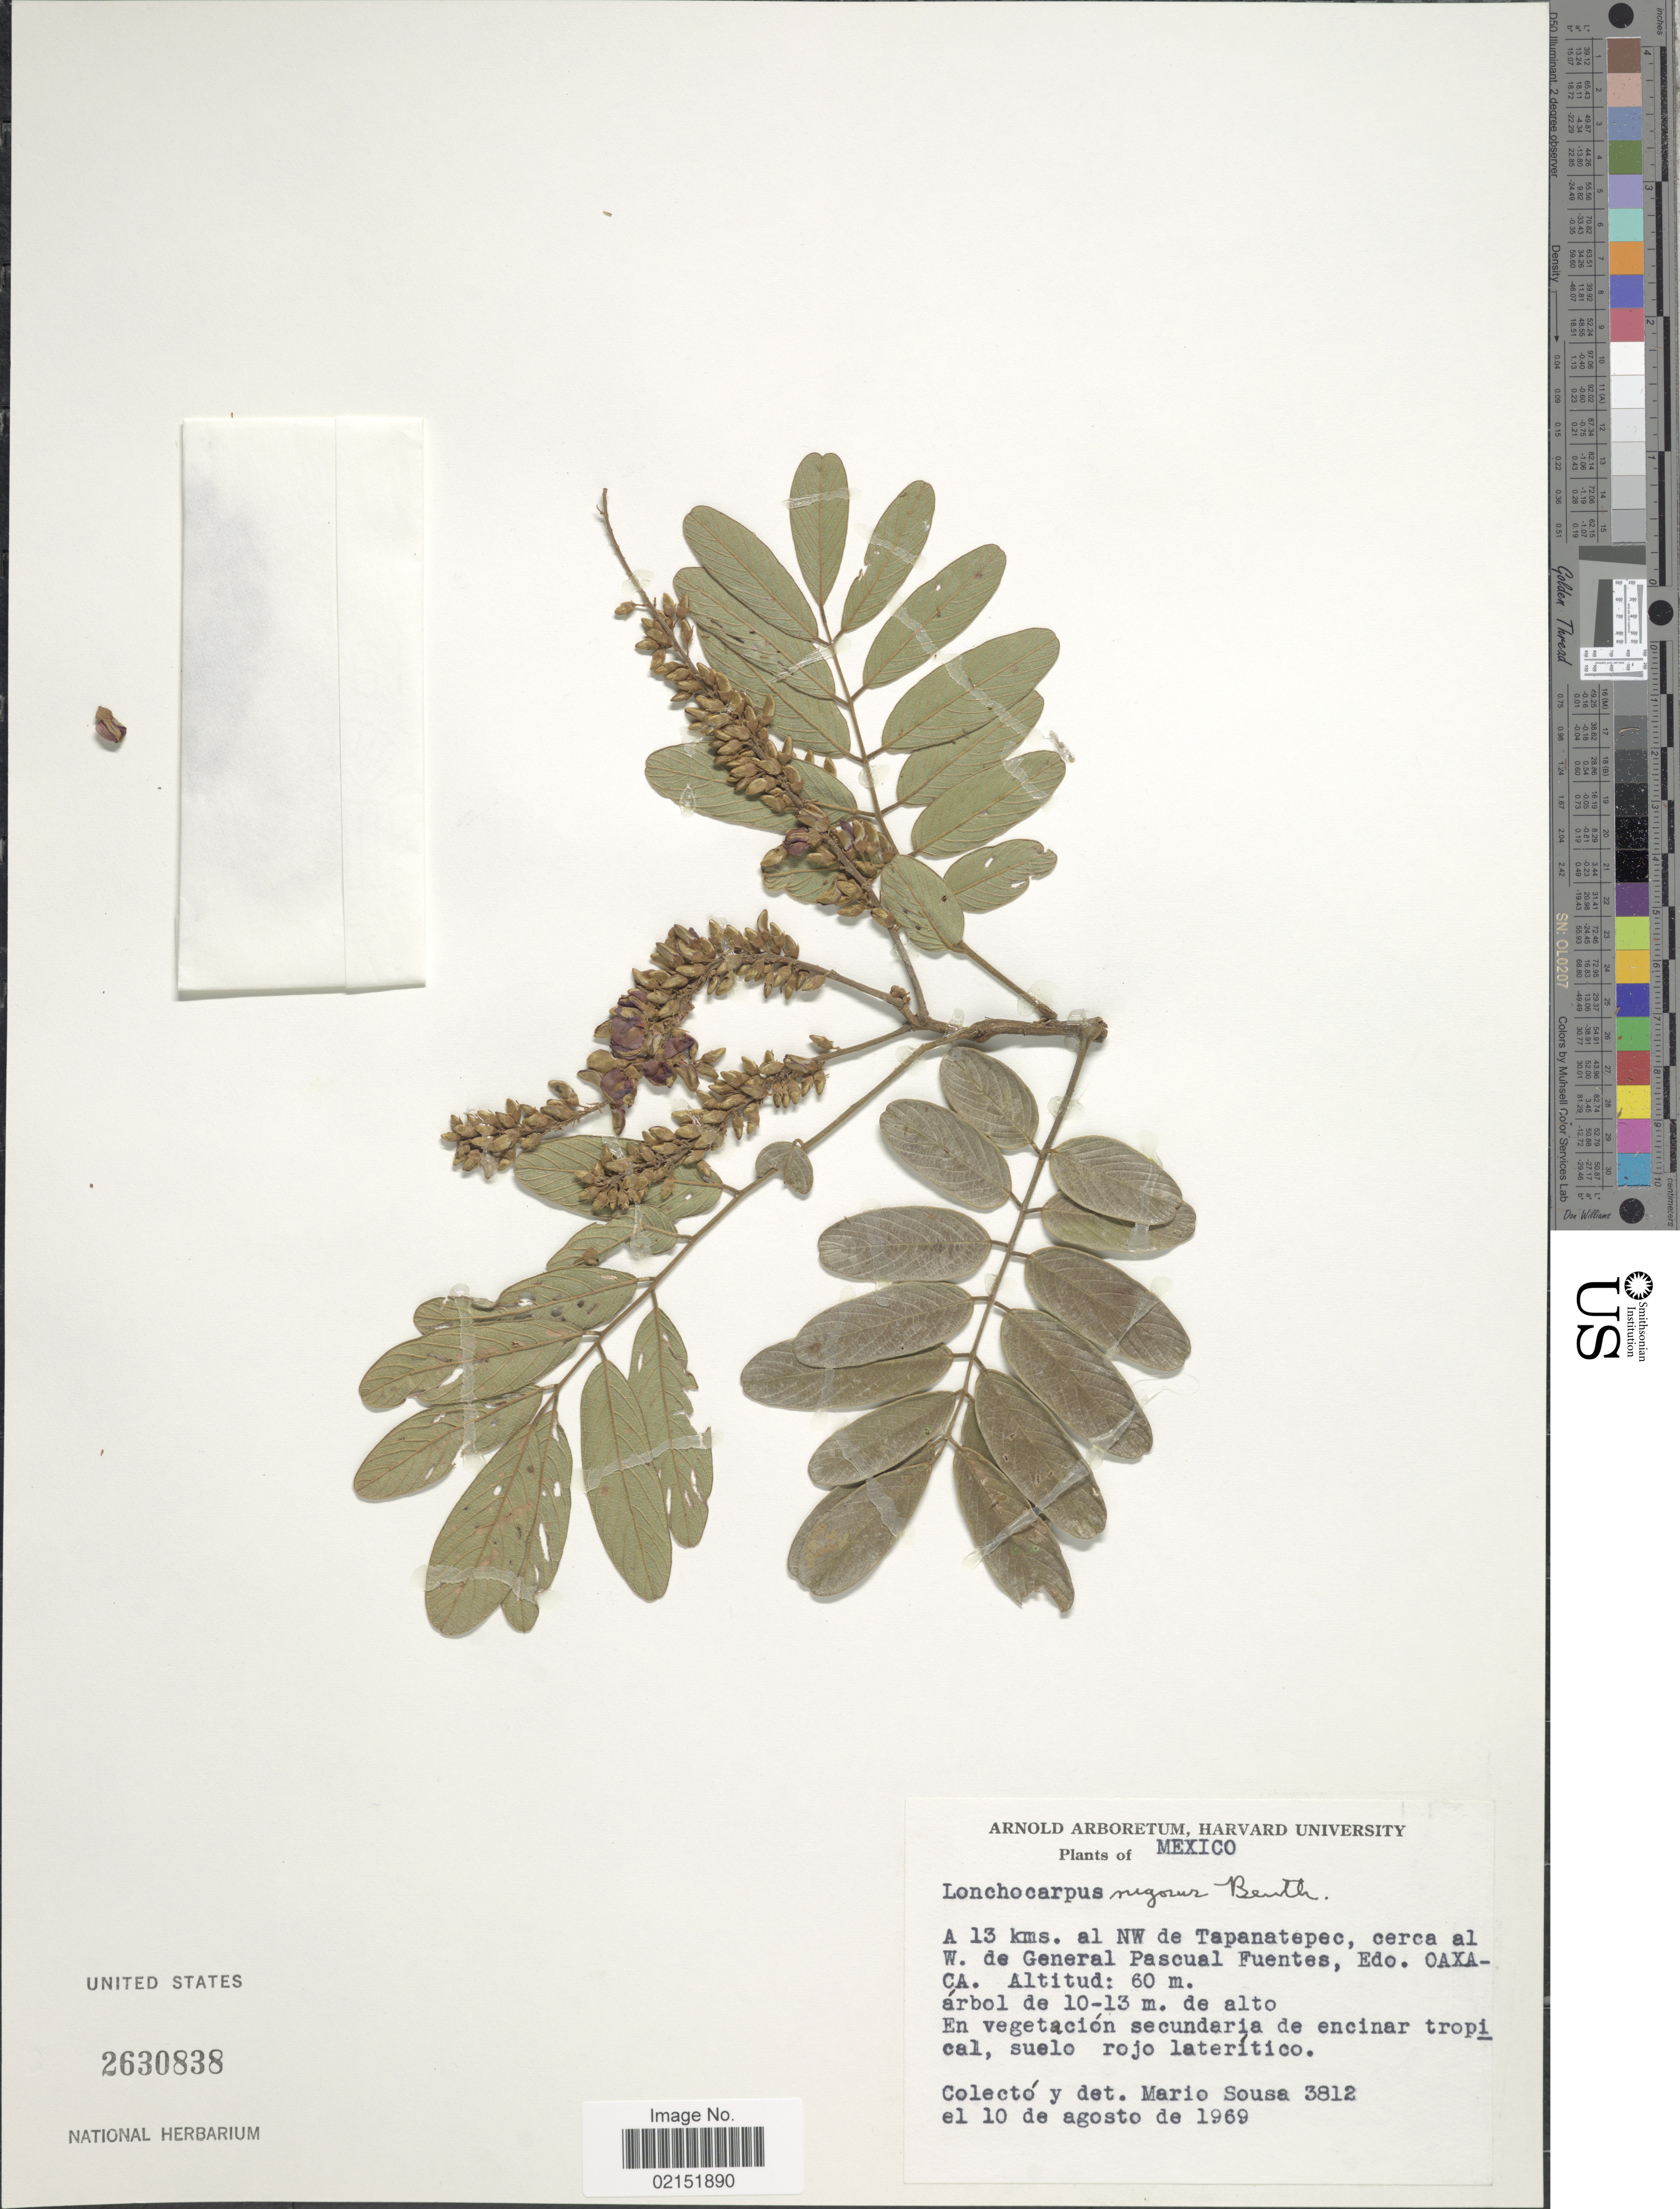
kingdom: Plantae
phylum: Tracheophyta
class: Magnoliopsida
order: Fabales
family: Fabaceae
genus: Lonchocarpus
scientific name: Lonchocarpus rugosus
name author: Benth.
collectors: M. Sousa S.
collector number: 3812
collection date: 1969-08-10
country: Mexico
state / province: Oaxaca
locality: A 13 kms. al NW de Tapanatepec, cerca al W. de General Pascual Fuentes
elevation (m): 60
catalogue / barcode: US 2630838